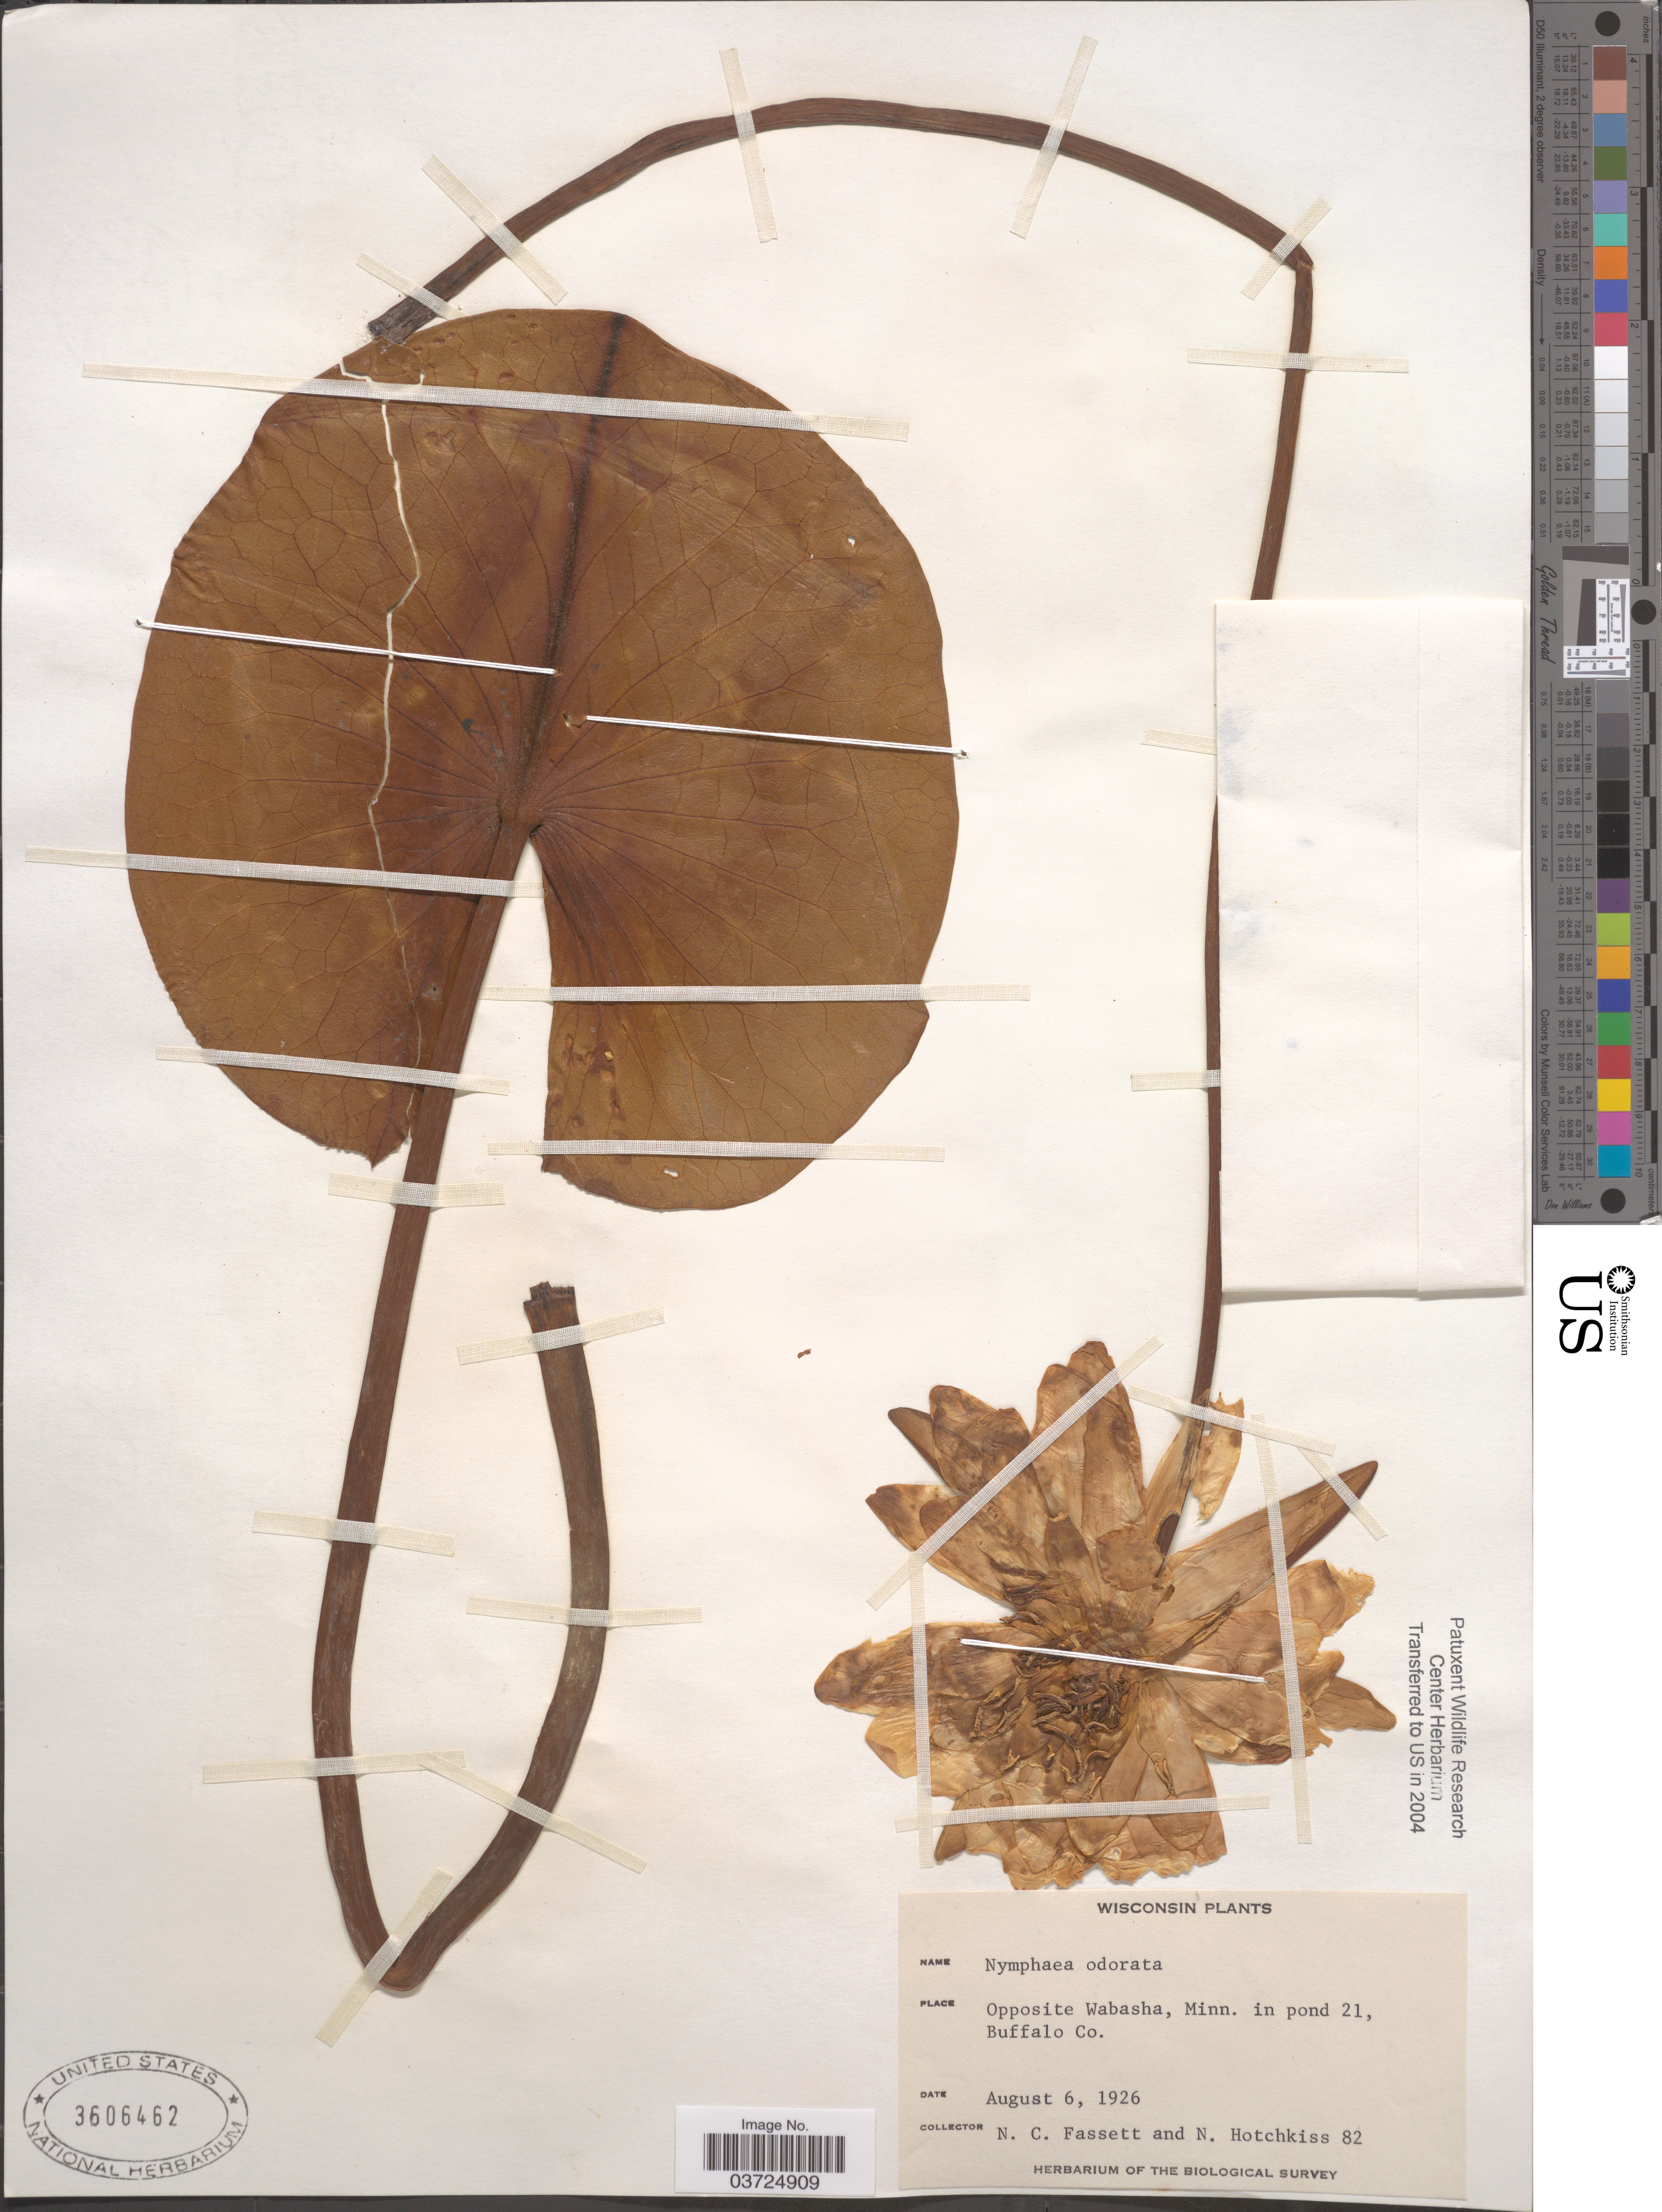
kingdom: Plantae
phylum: Tracheophyta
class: Magnoliopsida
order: Nymphaeales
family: Nymphaeaceae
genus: Nymphaea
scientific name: Nymphaea odorata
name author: Aiton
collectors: N. C. Fassett & N. Hotchkiss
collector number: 82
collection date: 1926-08-06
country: United States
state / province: Wisconsin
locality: Opposite Wabasha, Minn. in pond 21, Buffalo Co.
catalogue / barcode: US 3606462